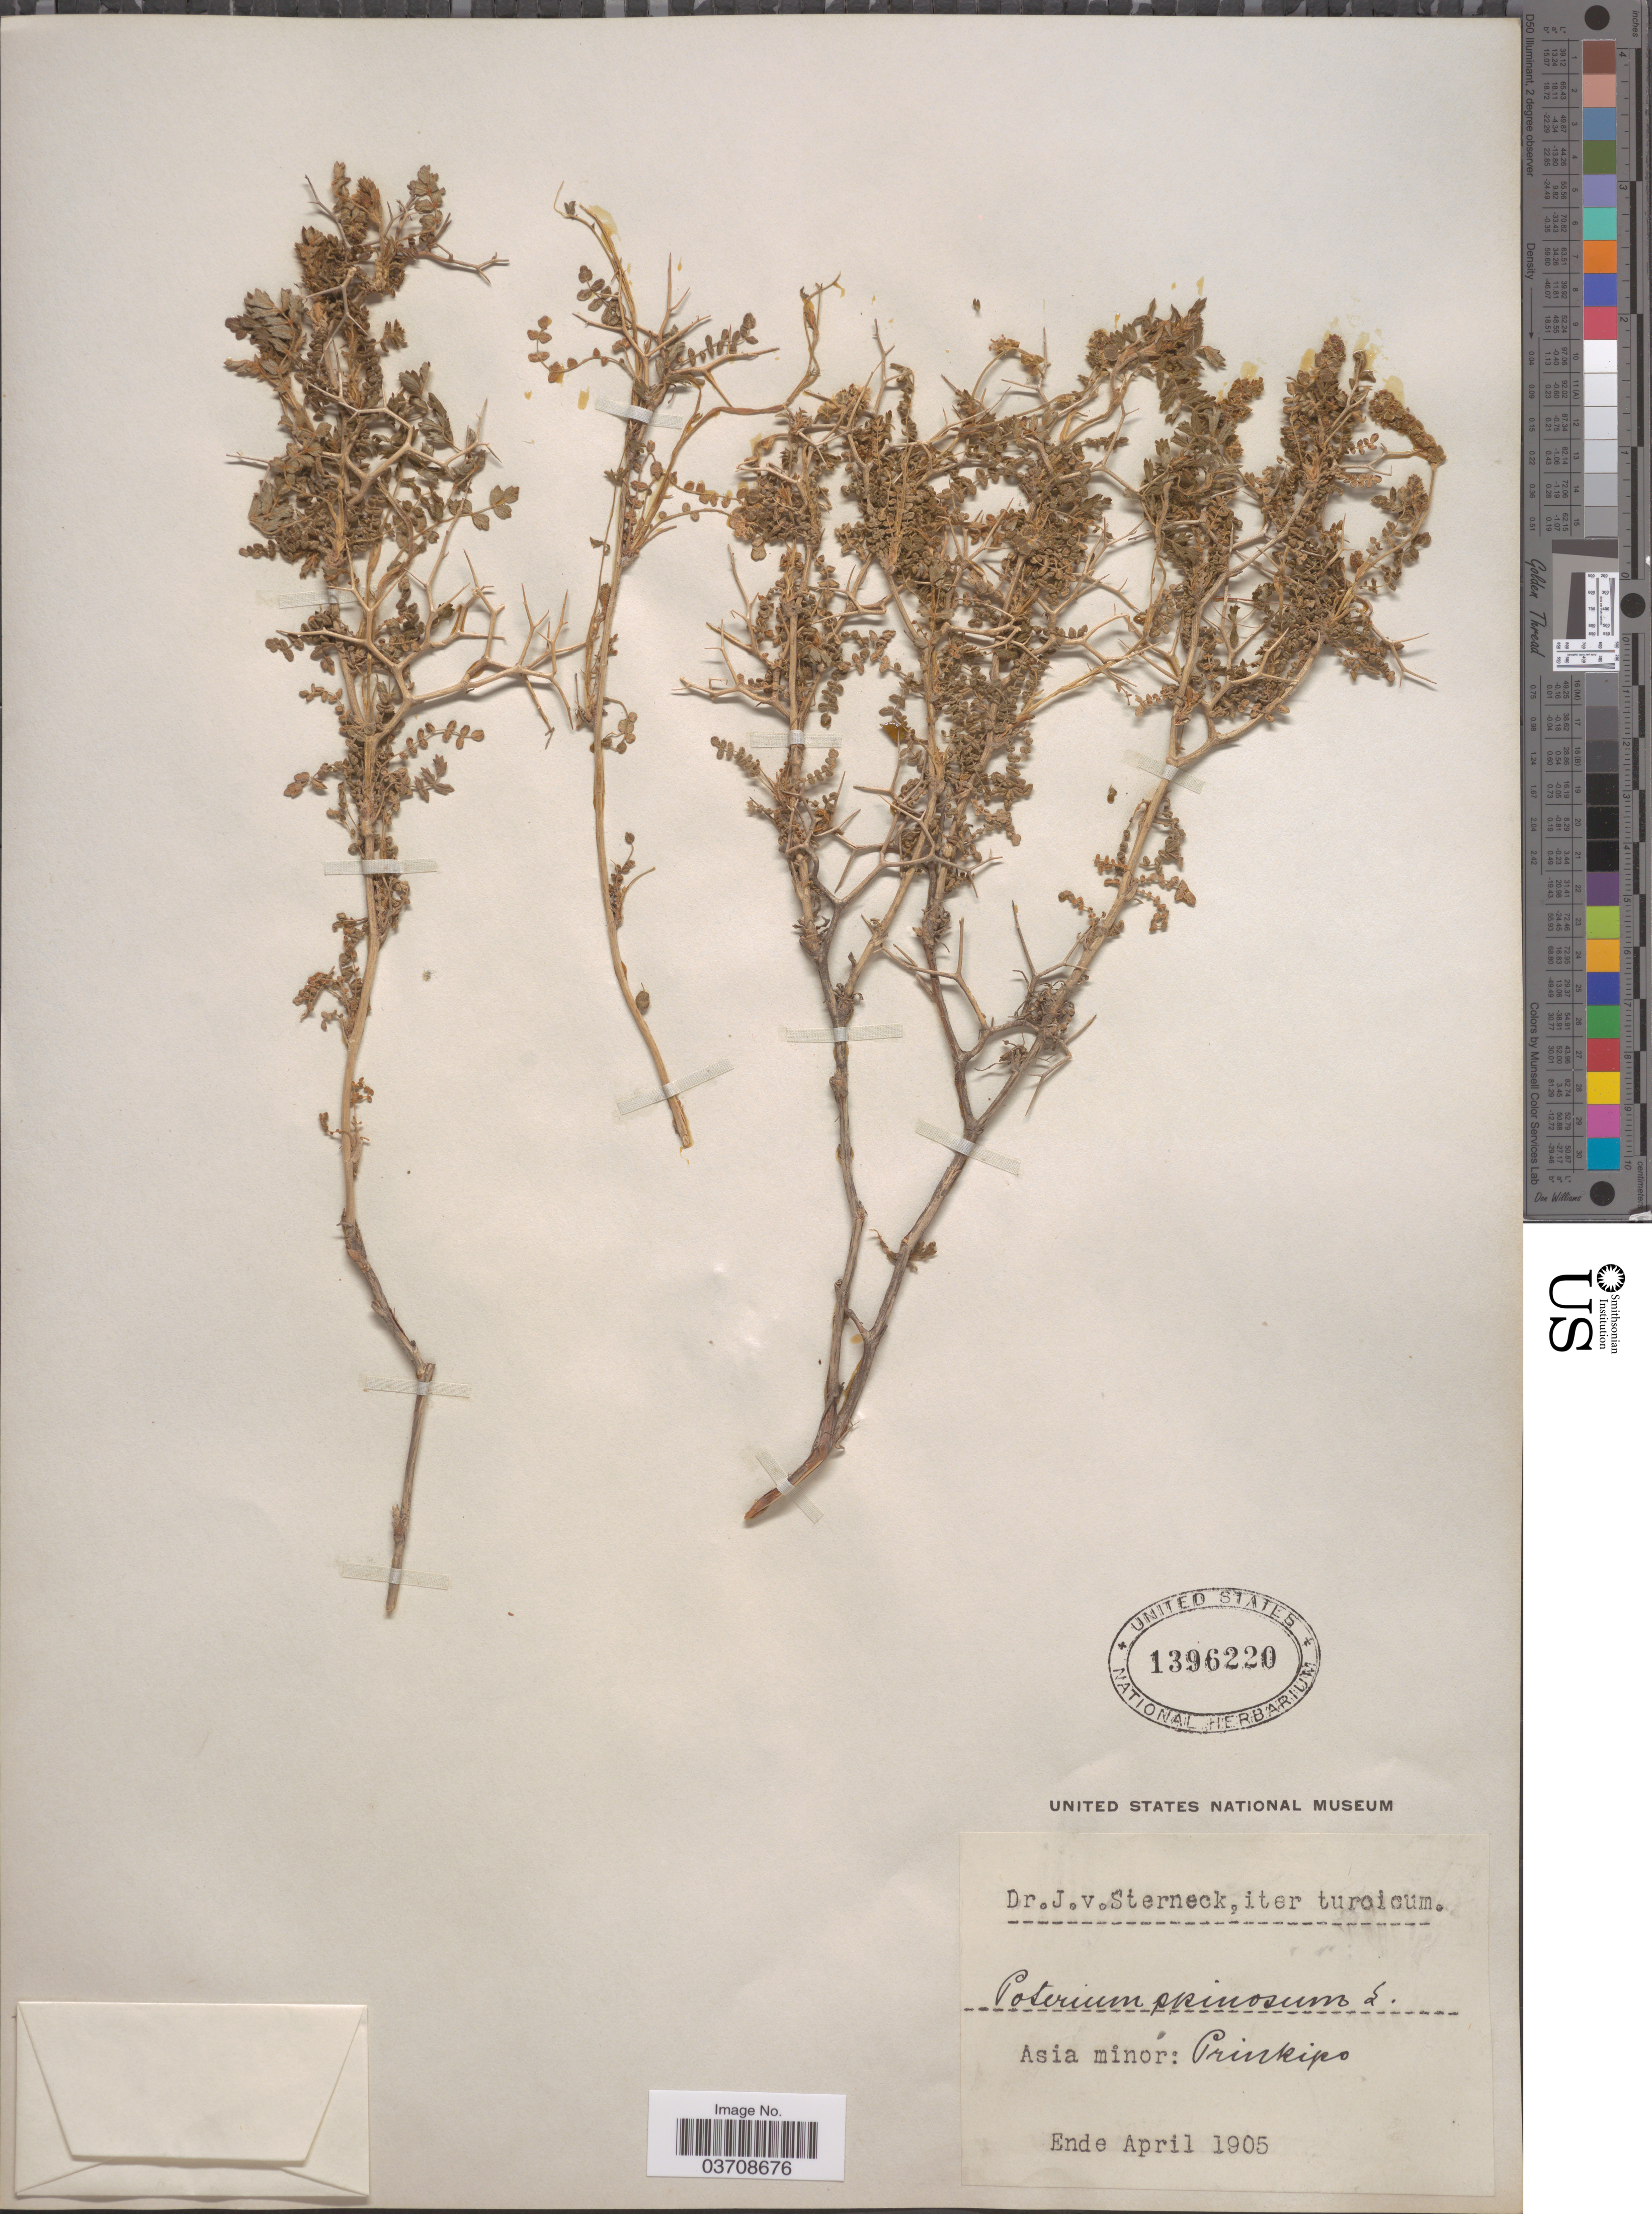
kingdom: Plantae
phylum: Tracheophyta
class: Magnoliopsida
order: Rosales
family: Rosaceae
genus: Sarcopoterium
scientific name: Sarcopoterium spinosum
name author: (L.) Spach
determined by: Strong, Mark T., (BOT), Smithsonian Institution - National Museum of Natural History (UNITED STATES)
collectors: J. von Sterneck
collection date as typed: Ende April 1905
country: Turkey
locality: Asia minor: Prinkipo.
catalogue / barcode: US 1396220